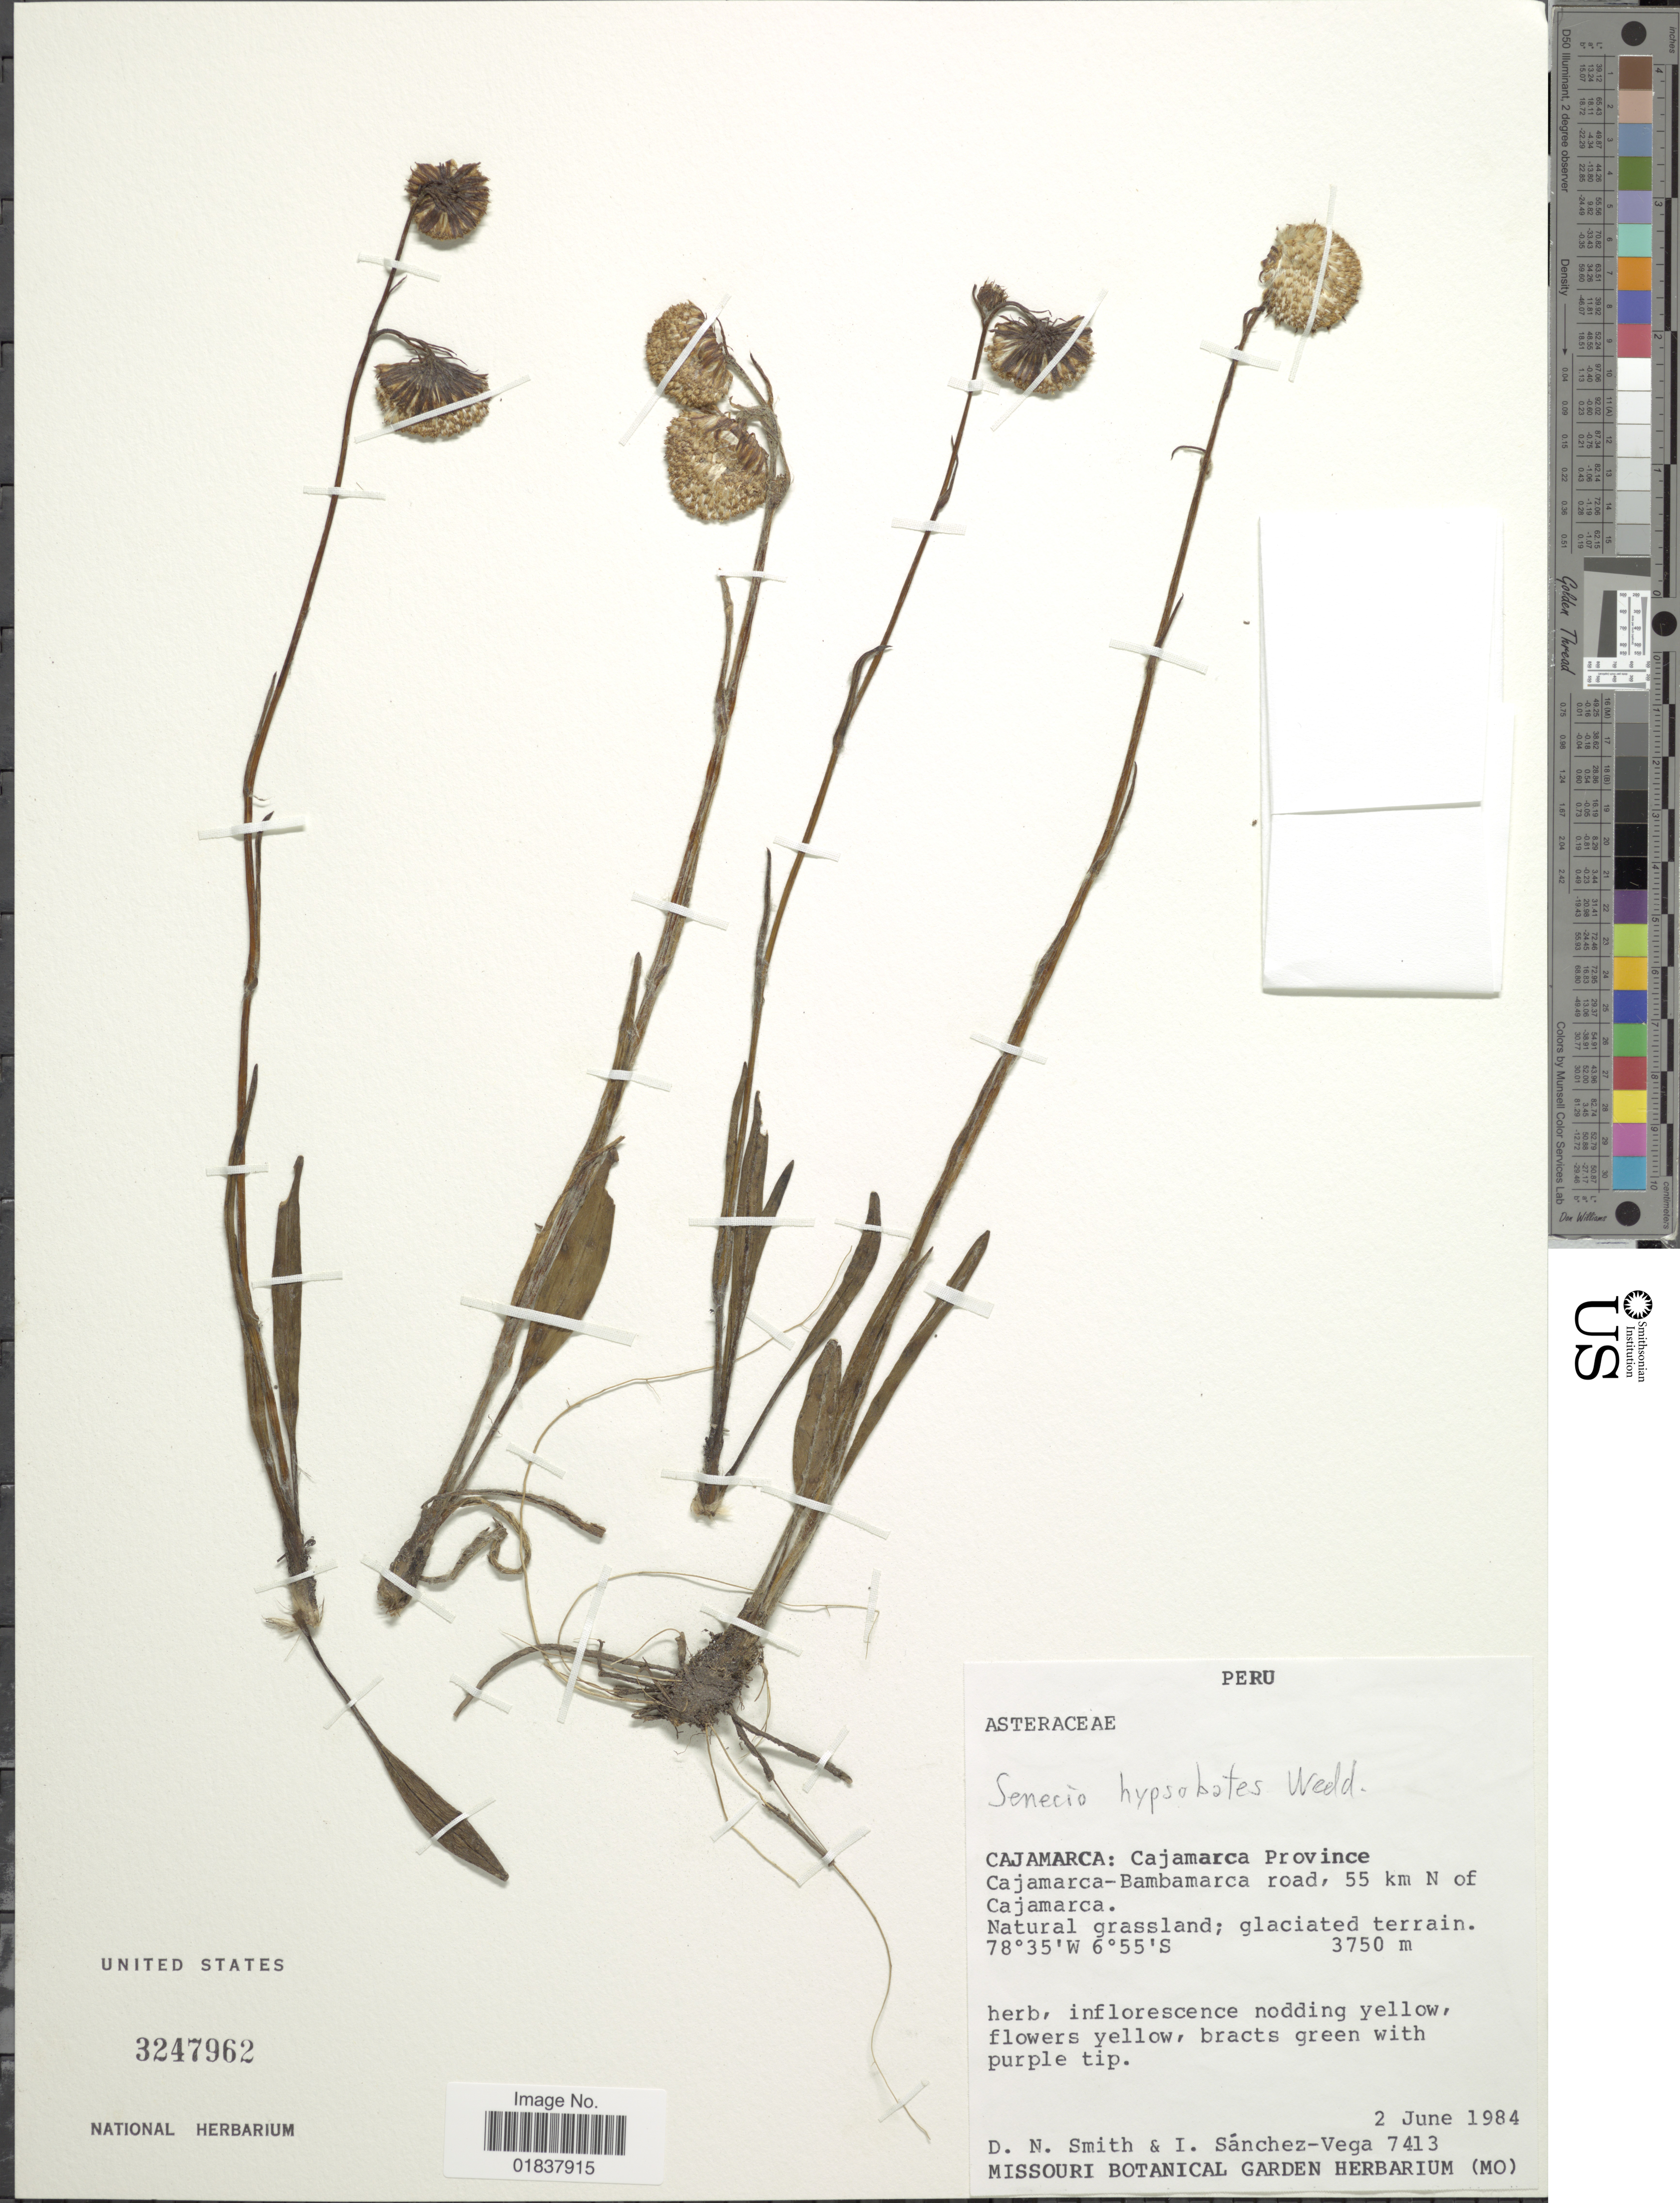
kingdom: Plantae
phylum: Tracheophyta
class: Magnoliopsida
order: Asterales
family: Asteraceae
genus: Senecio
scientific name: Senecio hypsobates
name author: Wedd.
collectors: D. Smith & I. Sánchez-Vega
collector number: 7413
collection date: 1984-06-02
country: Peru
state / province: Cajamarca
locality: Cajamarca Province, Cajamarca-Bambamarca road, 55 km N of Cajamarca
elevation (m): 3750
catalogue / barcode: US 3247962